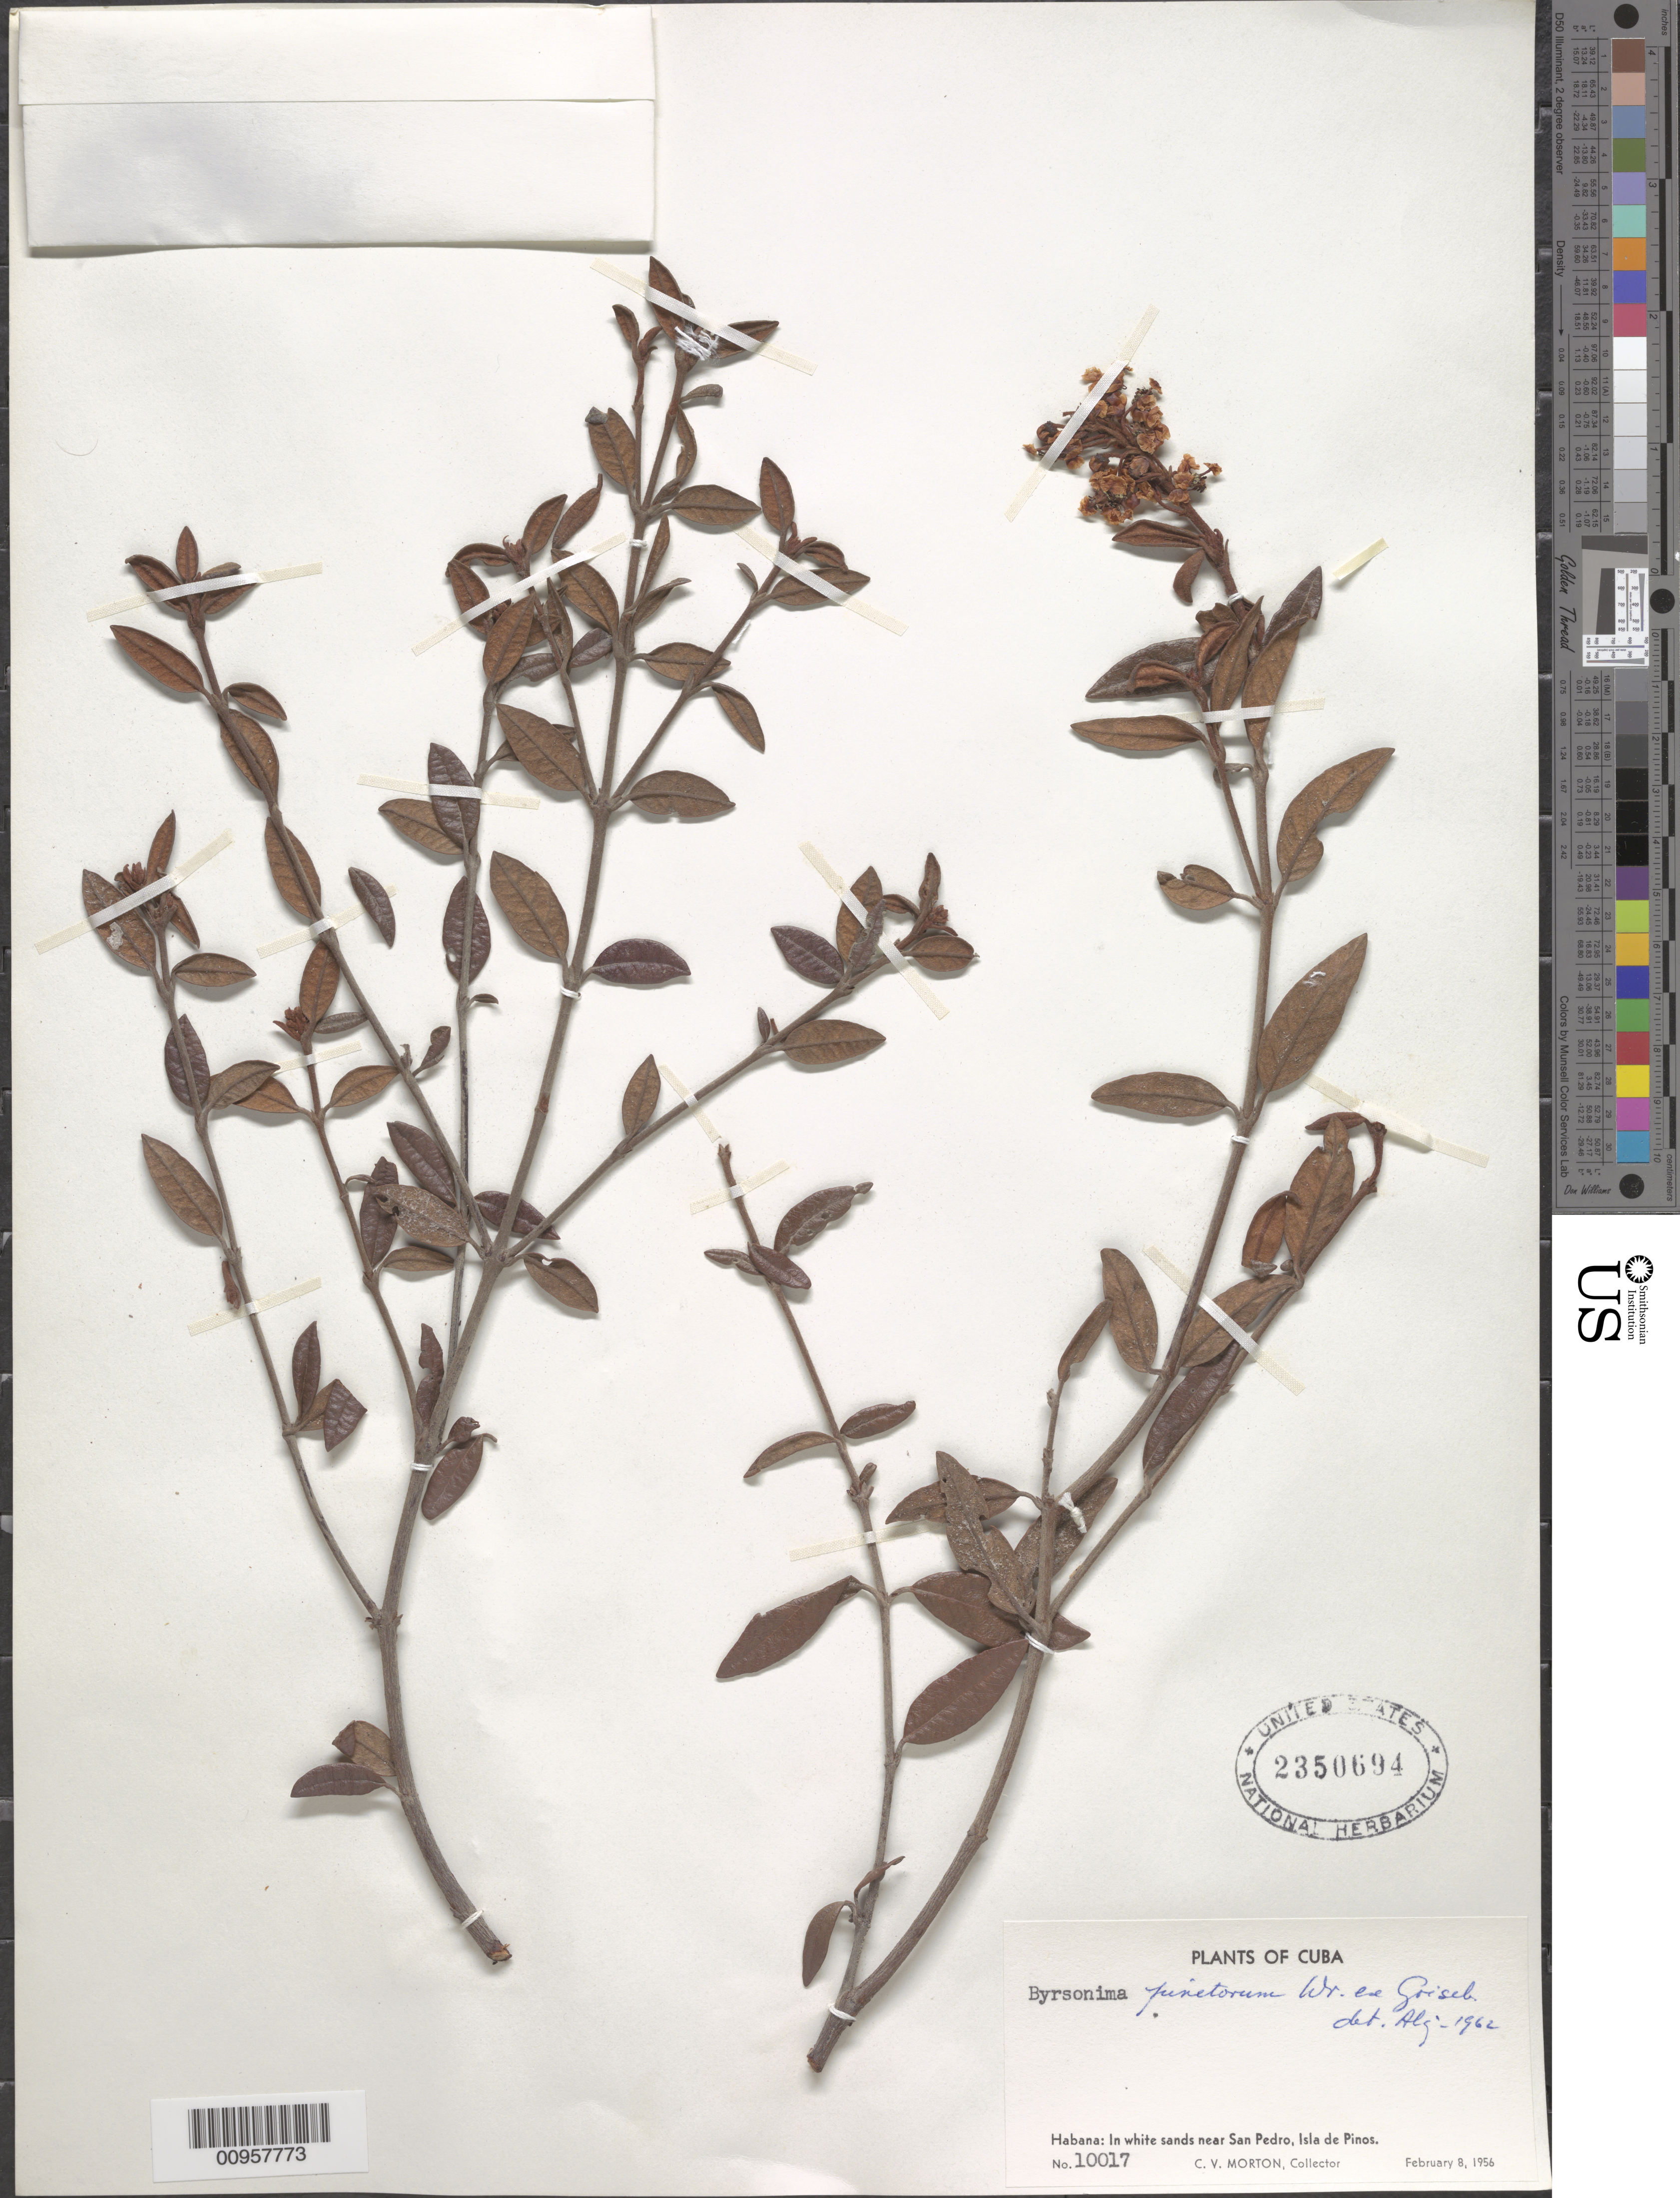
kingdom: Plantae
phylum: Tracheophyta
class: Magnoliopsida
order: Malpighiales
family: Malpighiaceae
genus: Byrsonima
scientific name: Byrsonima pinetorum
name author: C. Wright in Griseb.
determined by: Liogier, Alain H.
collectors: C. V. Morton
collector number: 10017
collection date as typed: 08 Feb 1956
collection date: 1956-02-08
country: Cuba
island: Isla de la Juventud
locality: Isle of Pines, Near San Pedro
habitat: In white sands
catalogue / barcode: US 2350694